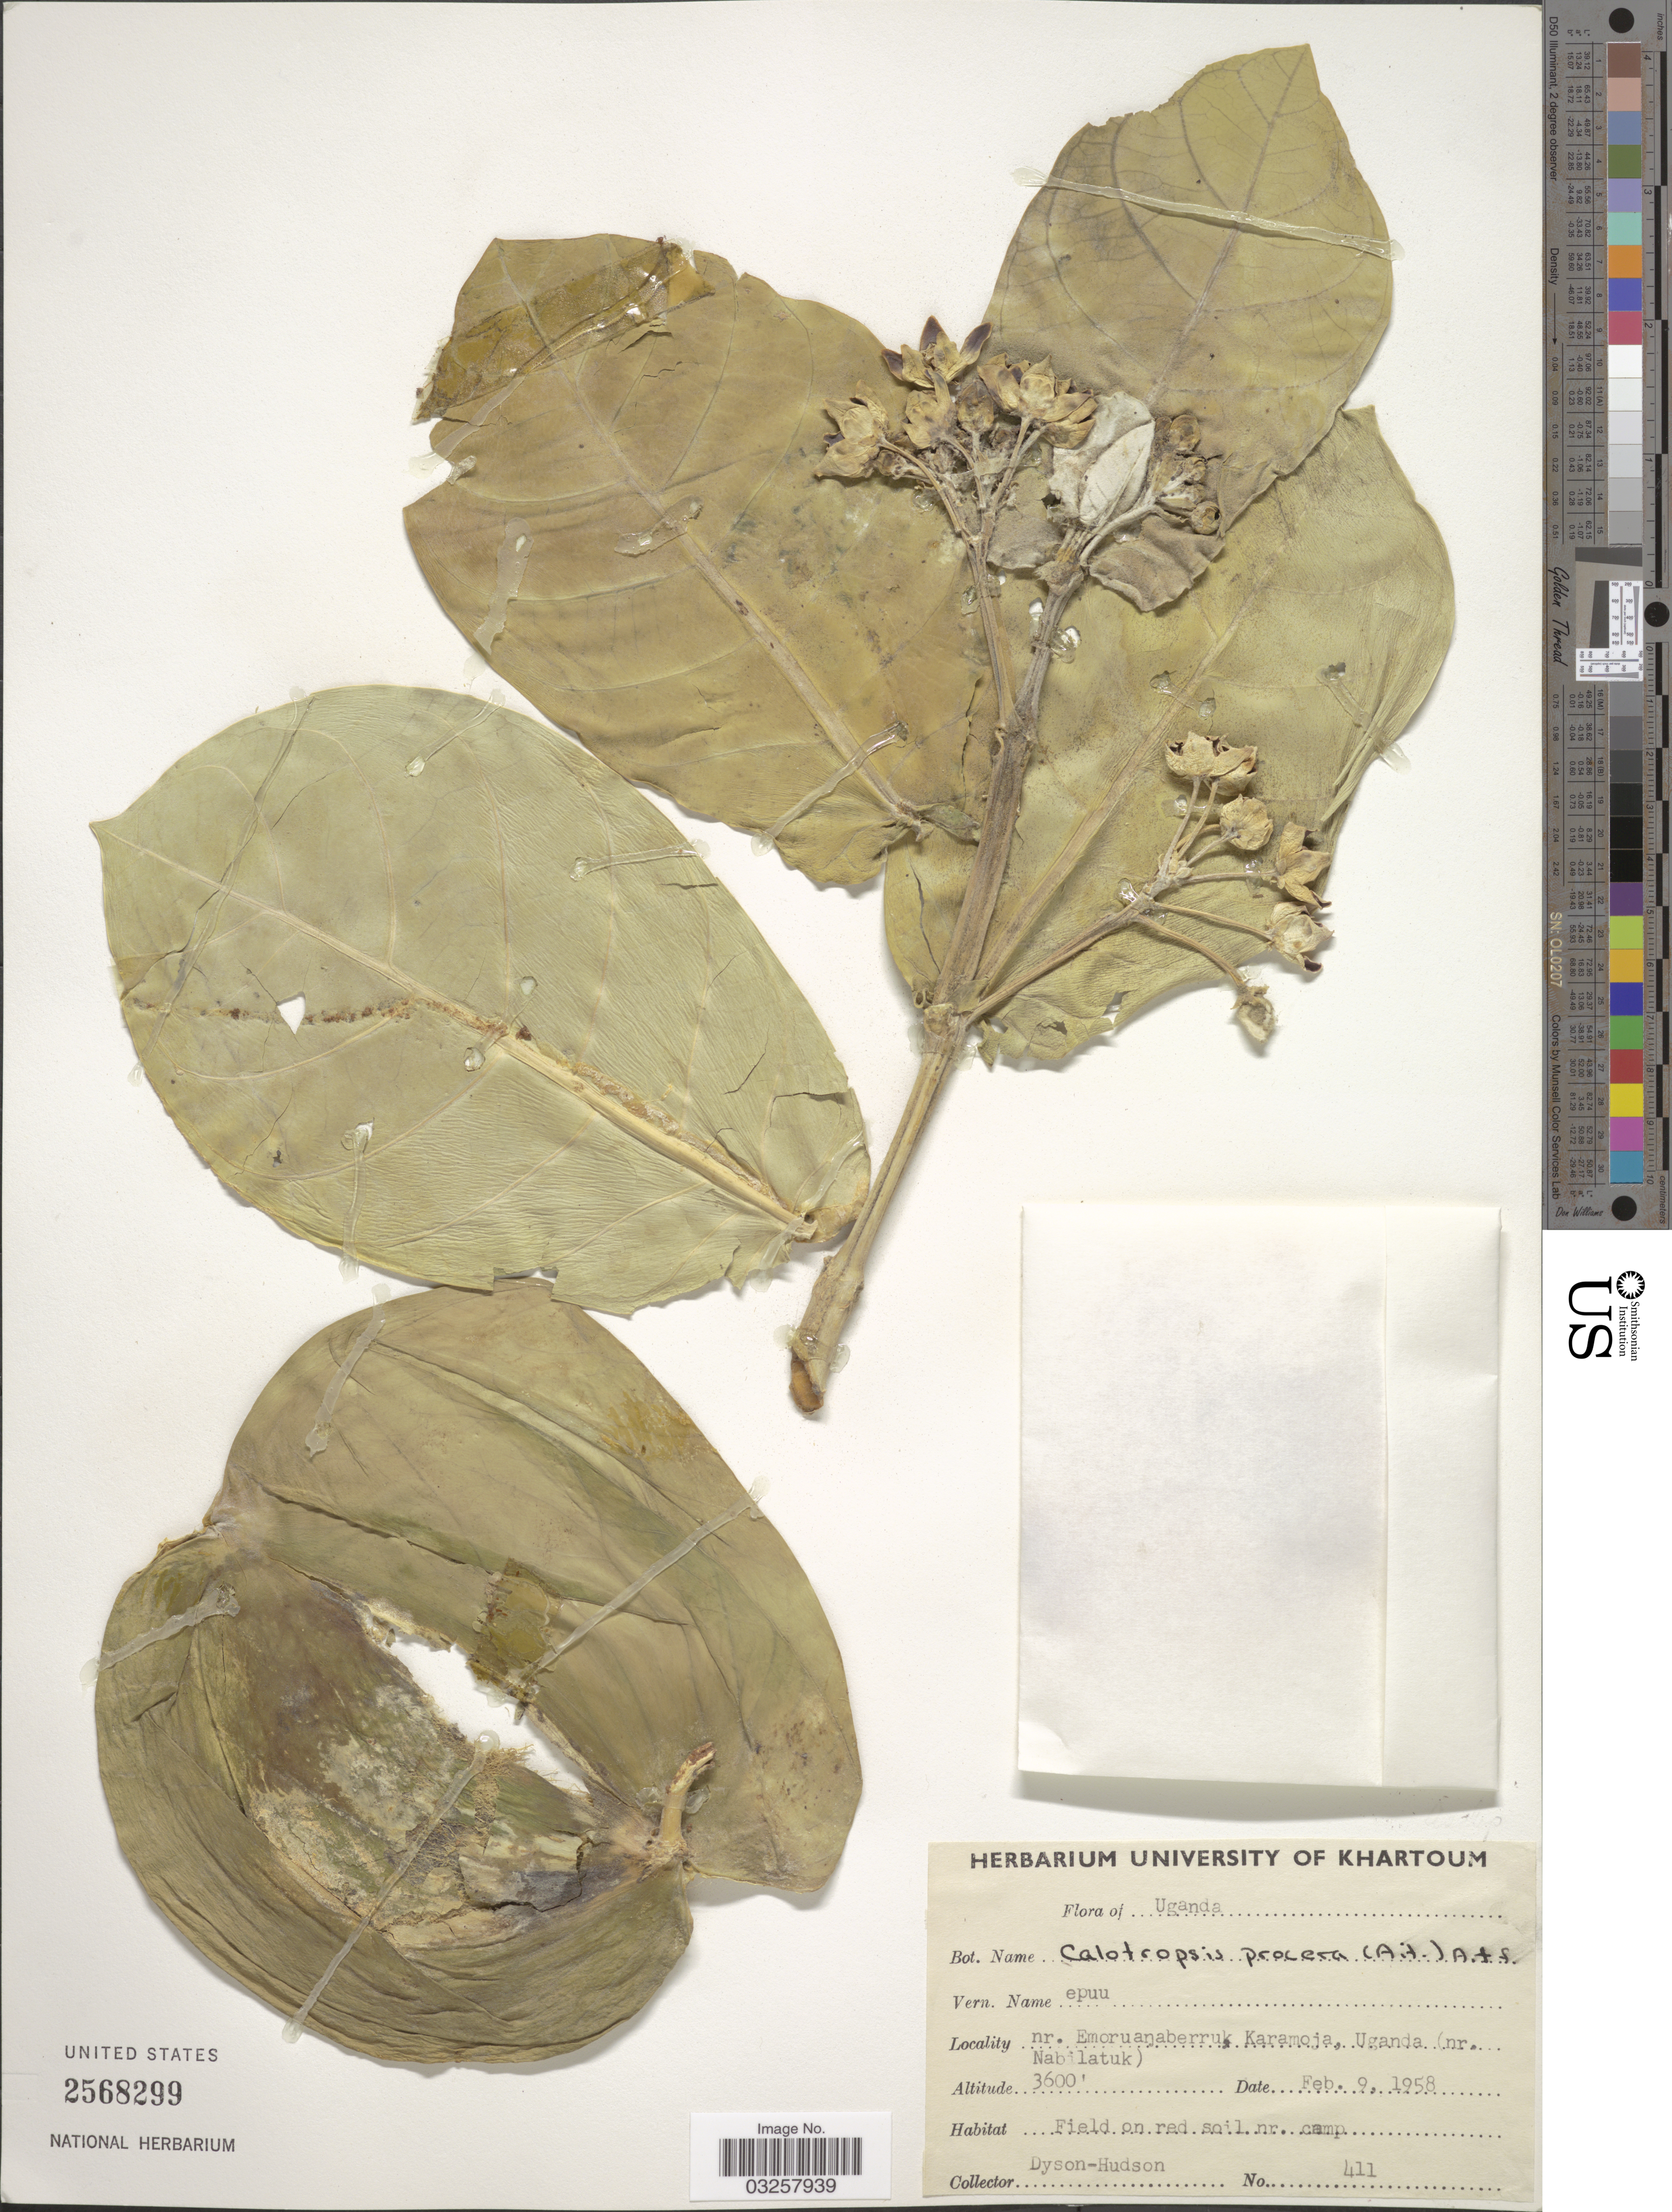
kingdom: Plantae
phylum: Tracheophyta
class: Magnoliopsida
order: Gentianales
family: Apocynaceae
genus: Calotropis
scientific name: Calotropis procera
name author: (Aiton) W.T. Aiton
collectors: Dyson-Hudson, --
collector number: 411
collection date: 1958-02-09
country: Uganda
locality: Nr. Emoruanaberruk, Karamoja, (nr. Nabilatuk).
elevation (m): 1097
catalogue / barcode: US 2568299